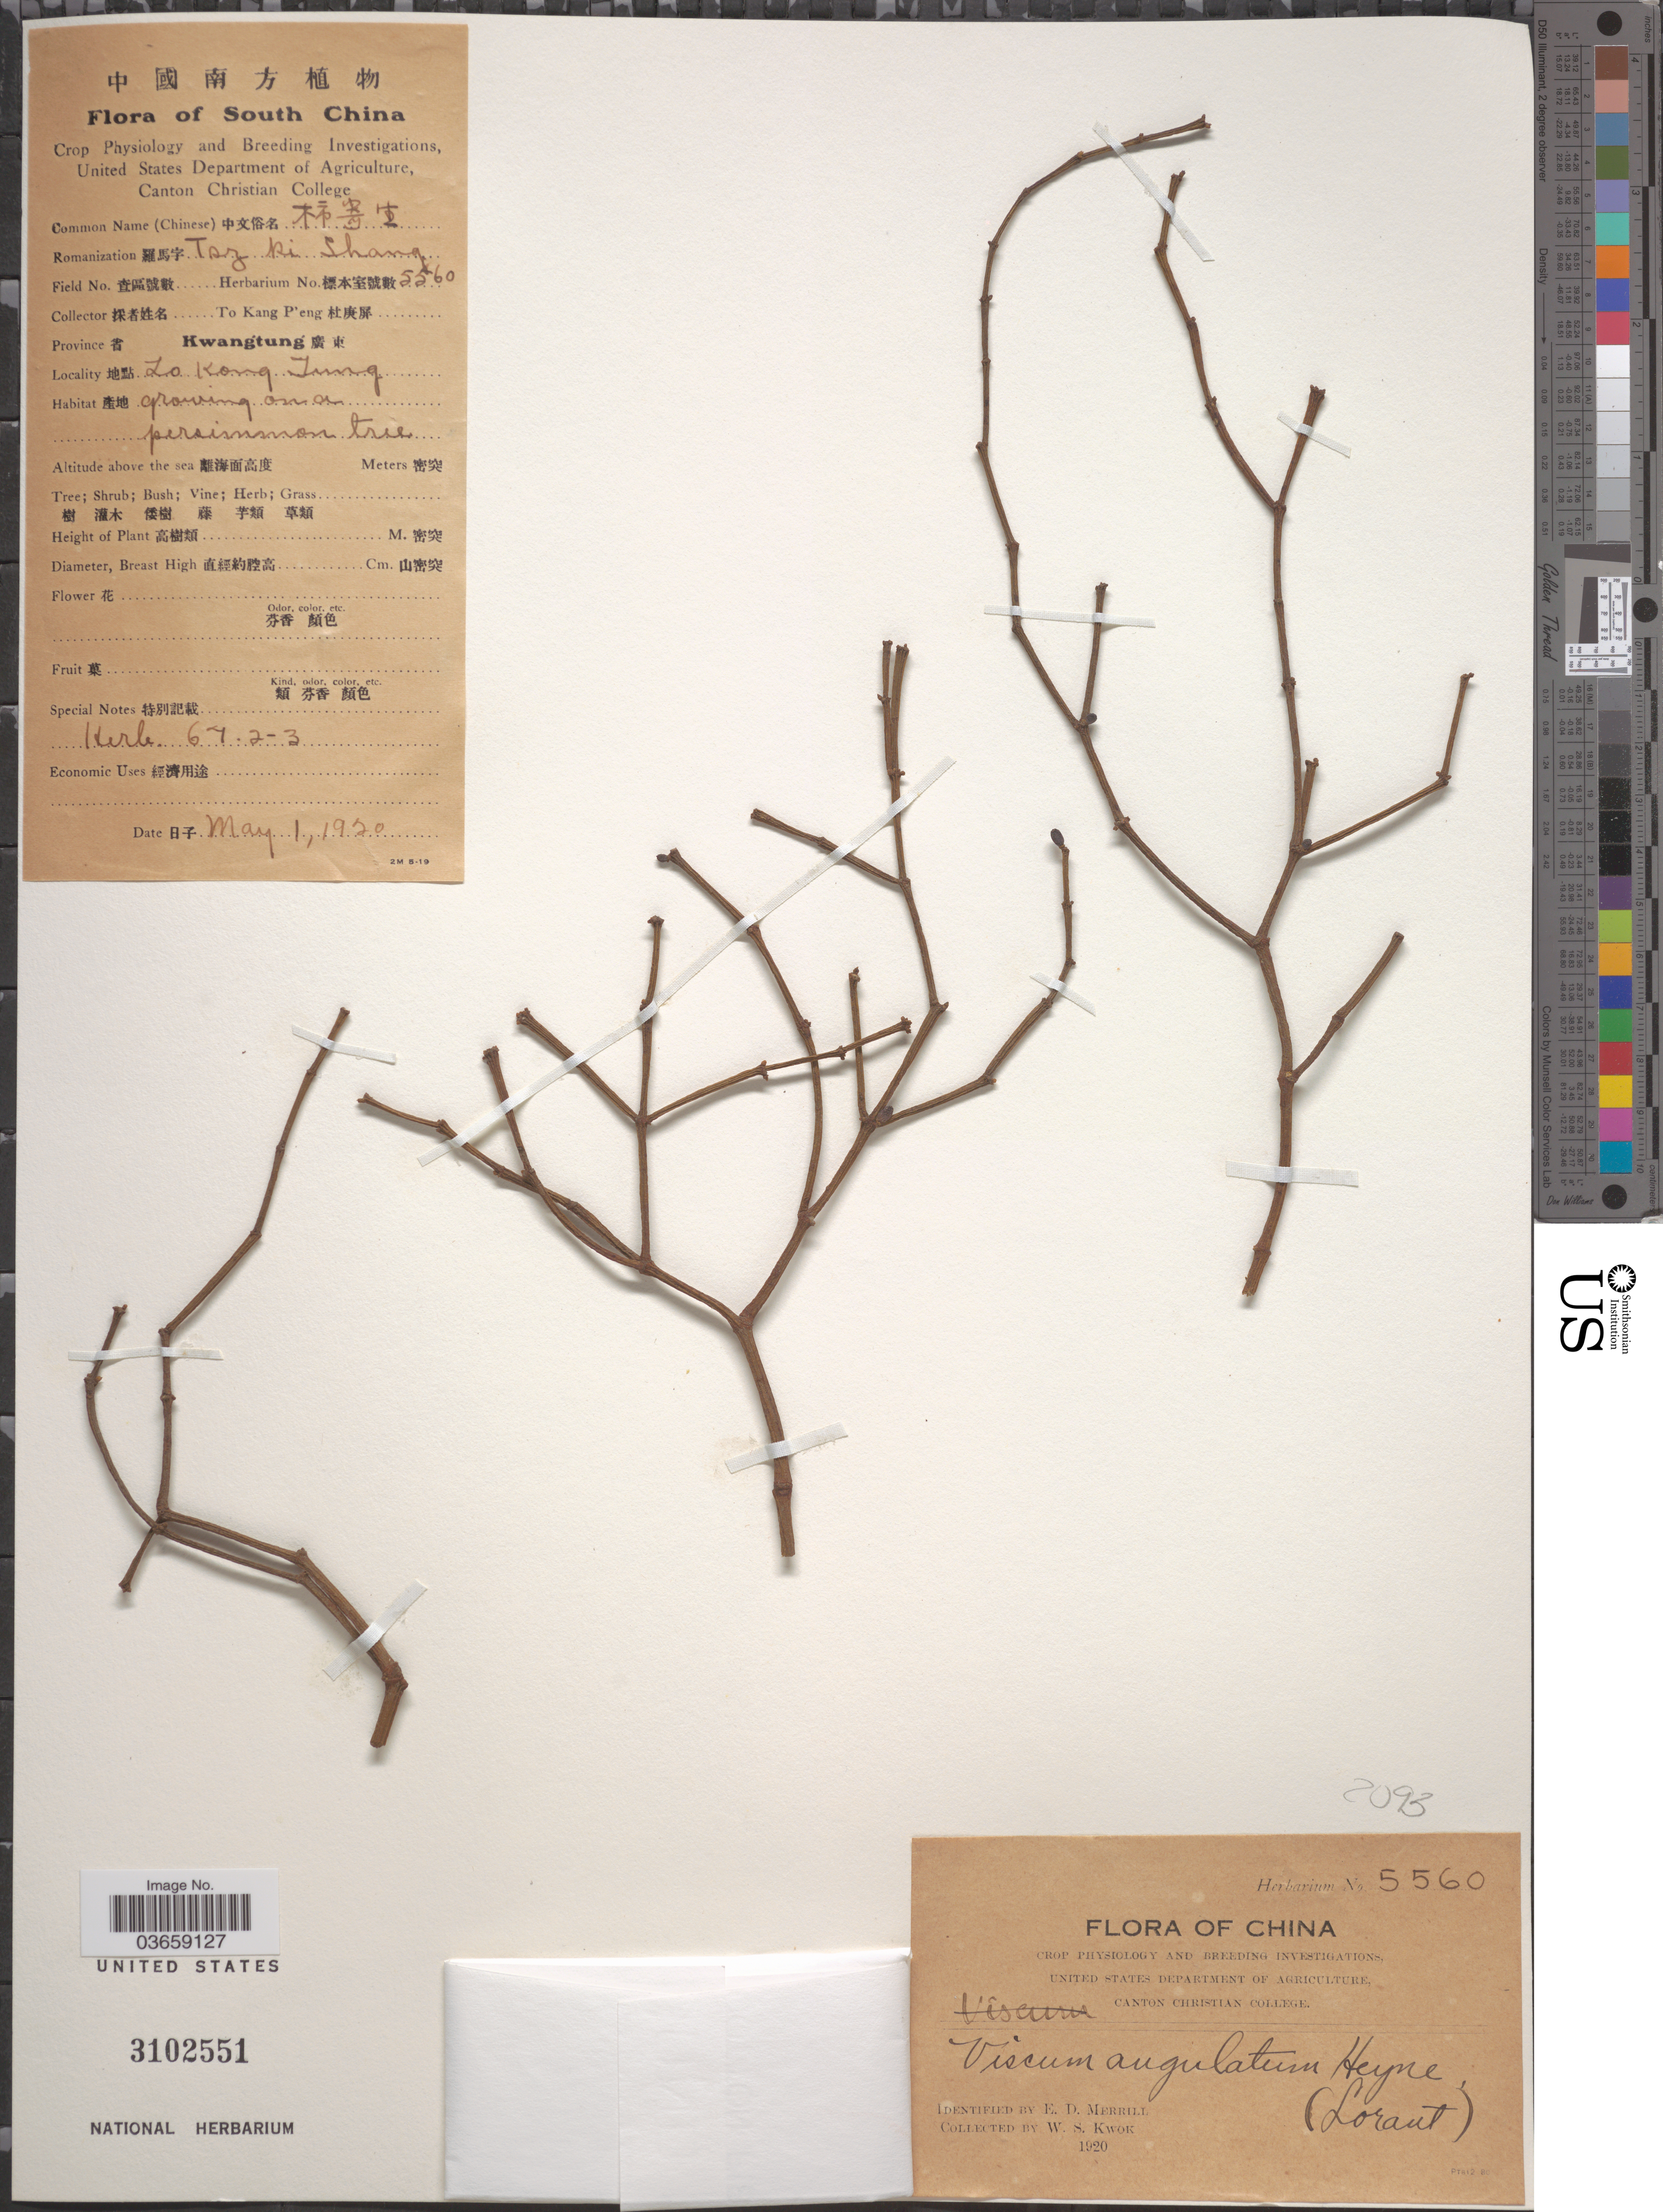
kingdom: Plantae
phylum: Tracheophyta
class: Magnoliopsida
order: Santalales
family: Viscaceae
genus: Viscum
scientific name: Viscum angulatum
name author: B. Heyne ex DC.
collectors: To Kang P'eng & W. Kwok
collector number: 5560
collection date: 1920-05-01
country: China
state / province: Guangdong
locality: South China. Province Kwangtung X. Lo Kong Tung.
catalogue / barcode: US 3102551